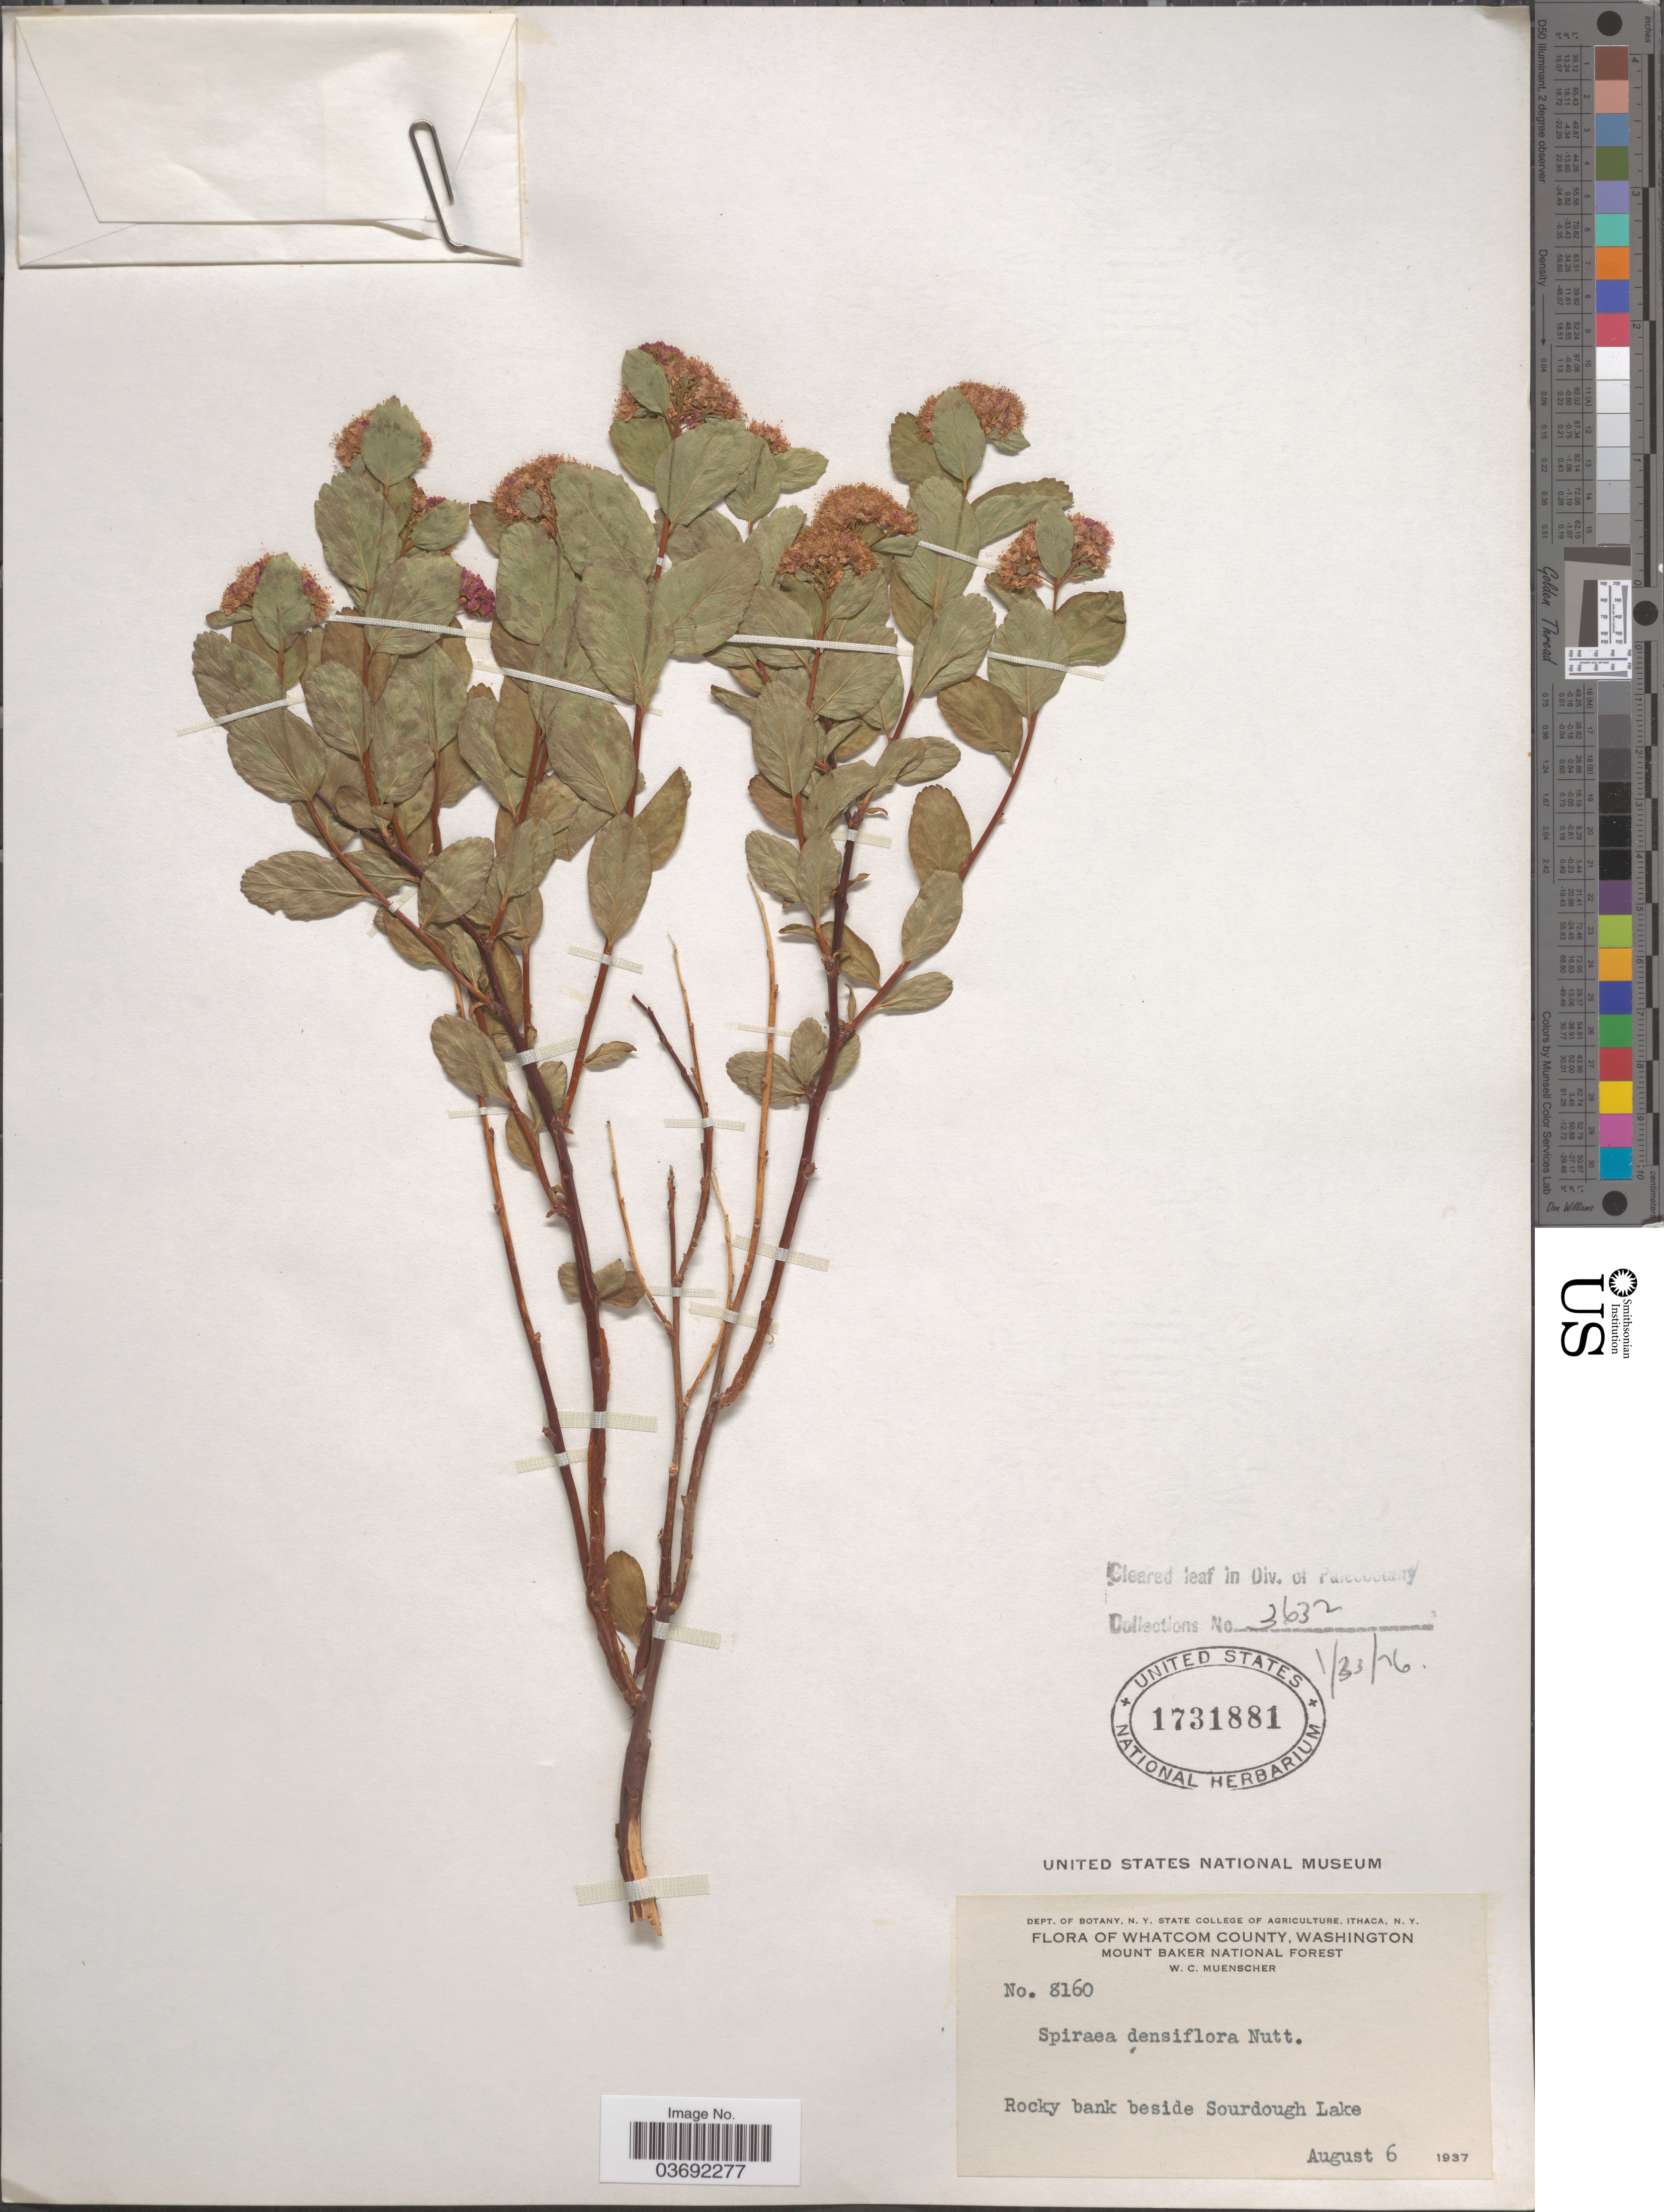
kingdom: Plantae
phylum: Tracheophyta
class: Magnoliopsida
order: Rosales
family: Rosaceae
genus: Spiraea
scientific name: Spiraea densiflora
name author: Nutt. ex Greenm.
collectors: W. Muenscher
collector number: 8160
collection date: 1937-08-06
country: United States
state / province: Washington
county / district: Whatcom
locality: Whatcom County. Mount Baker National Forest. Rocky bank beside Sourdough Lake.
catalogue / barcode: US 1731881